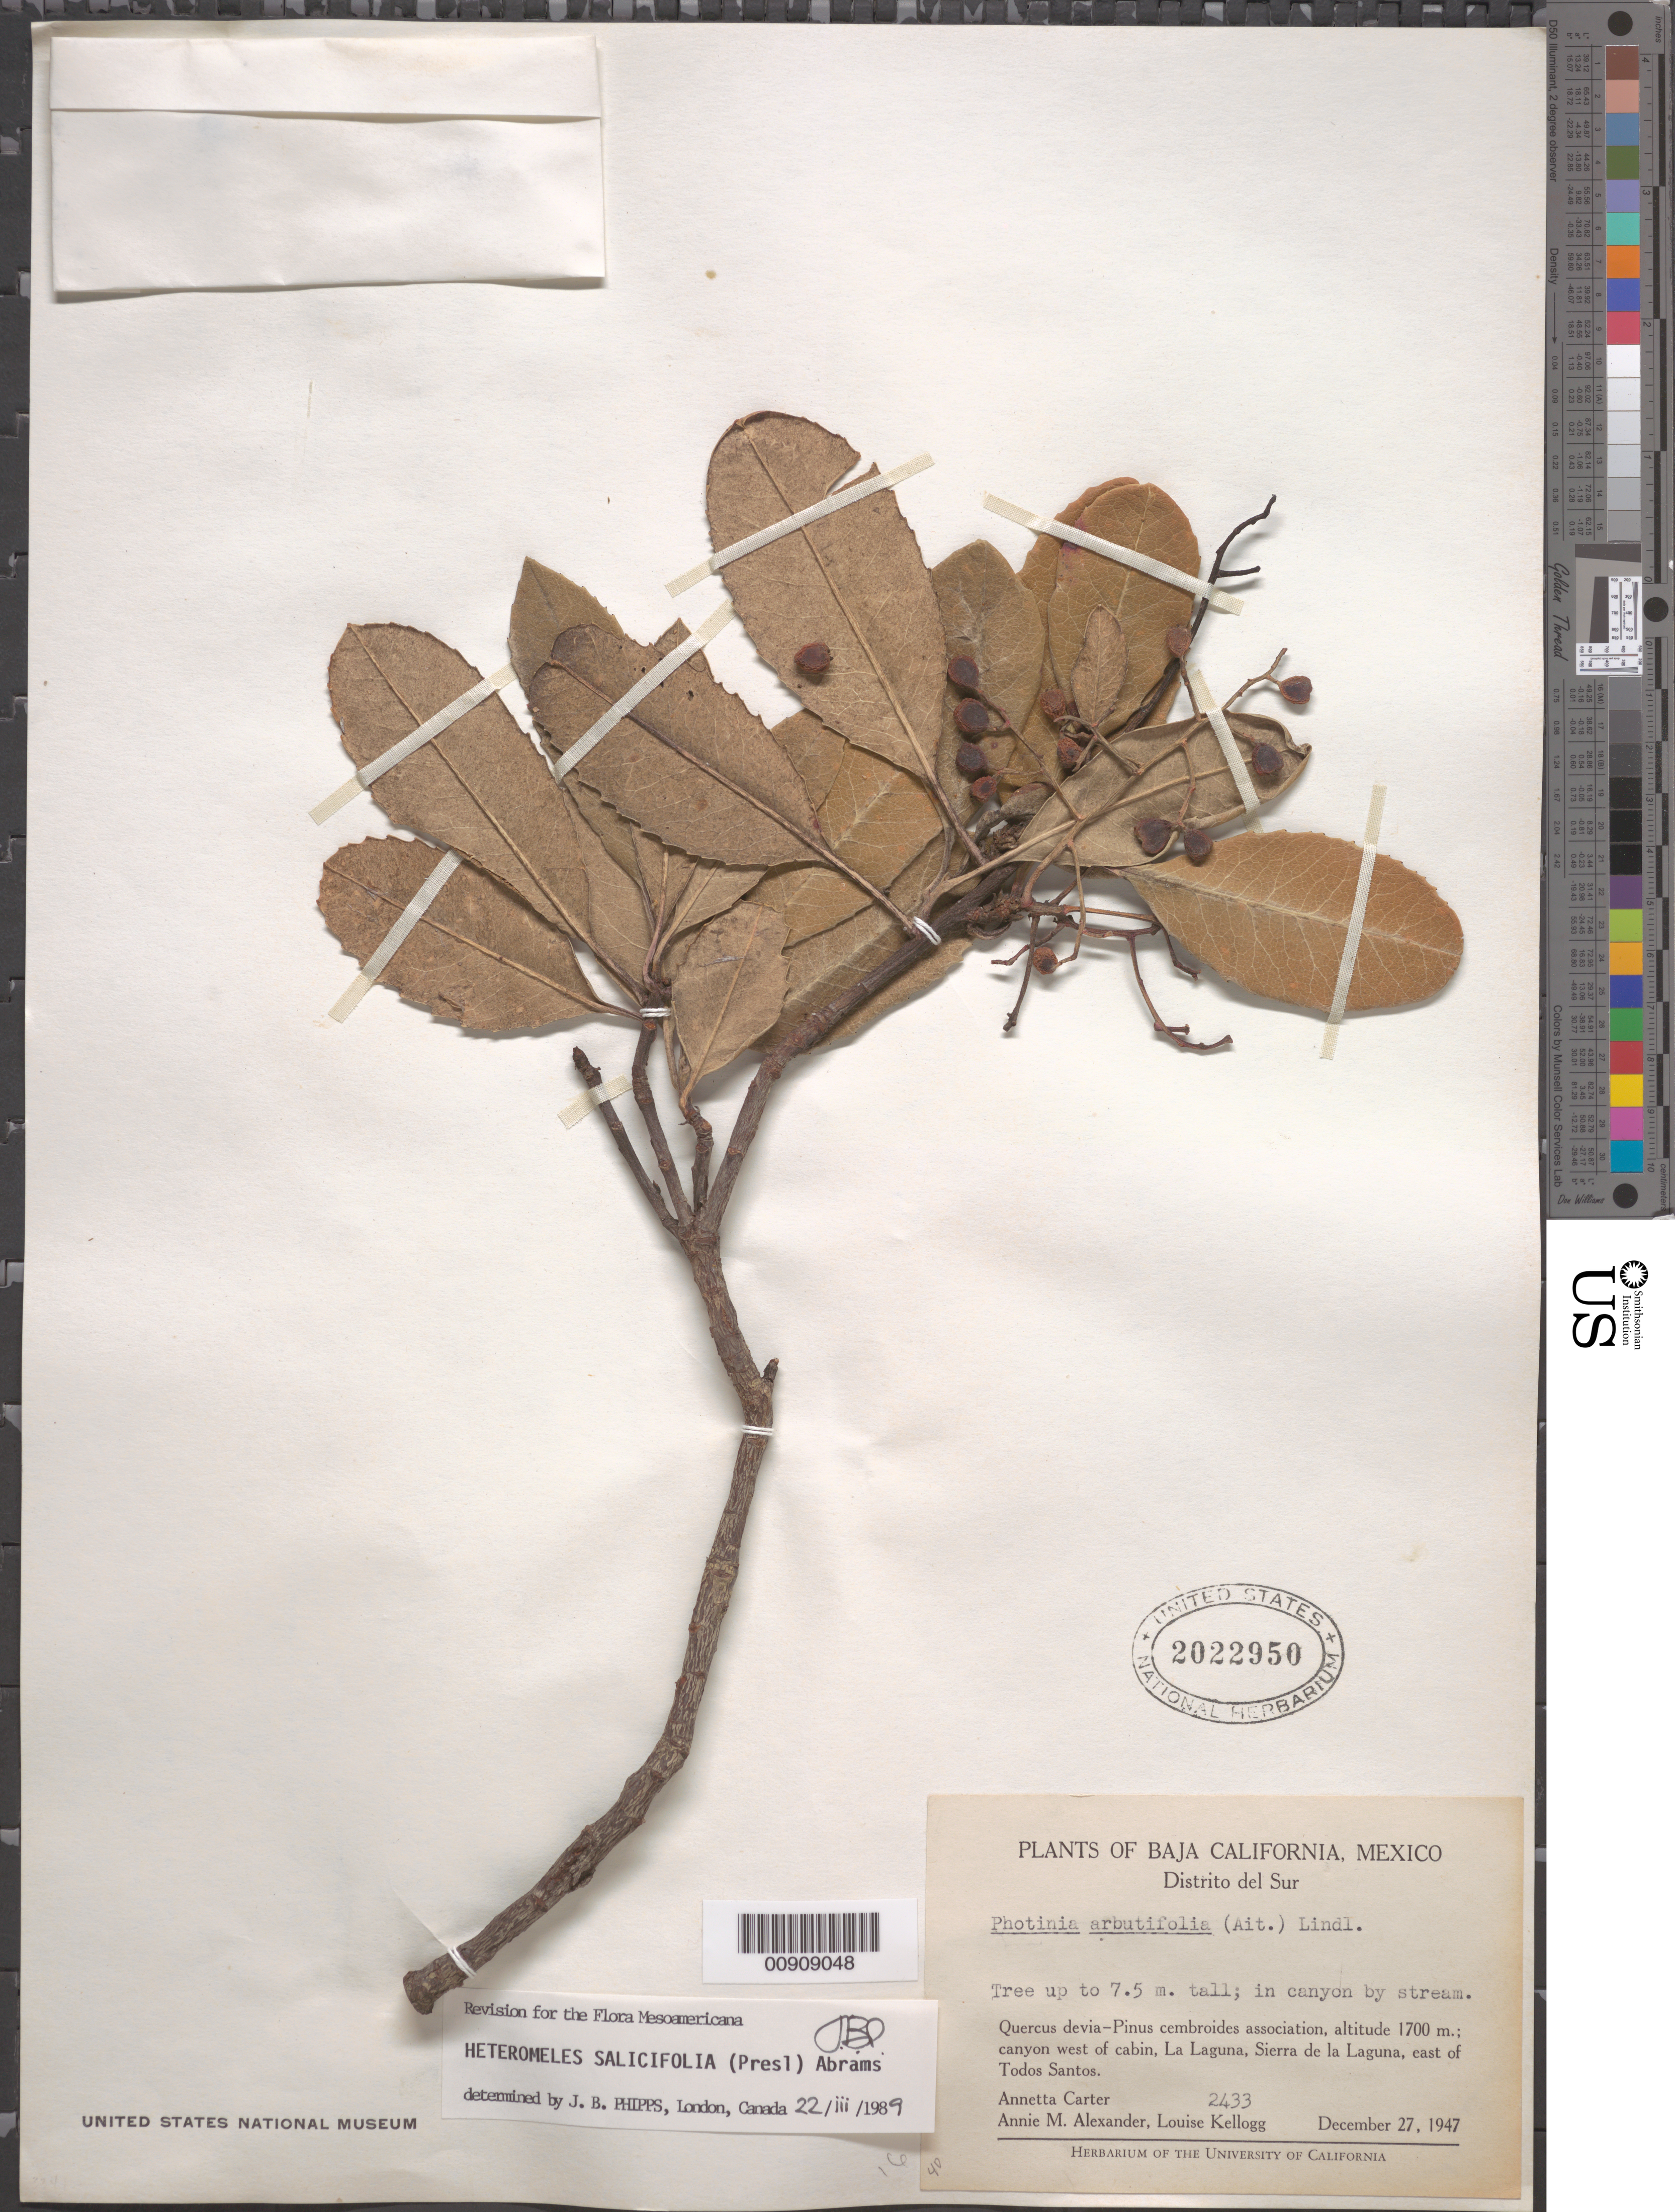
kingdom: Plantae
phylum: Tracheophyta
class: Magnoliopsida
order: Rosales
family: Rosaceae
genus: Heteromeles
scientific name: Heteromeles salicifolia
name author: (C. Presl) Abrams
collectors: A. Carter, A. M. Alexander & L. Kellogg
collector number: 2433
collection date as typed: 27 Dec 1947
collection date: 1947-12-27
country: Mexico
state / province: Baja California Sur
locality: Canyon west of cabin, La Laguna, Sierra de la Laguna, east of Todos Santos. Baja California Distrito Sur.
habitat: In canyon by stream. Quercus devia- Pinus cembroides association.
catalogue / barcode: US 2022950